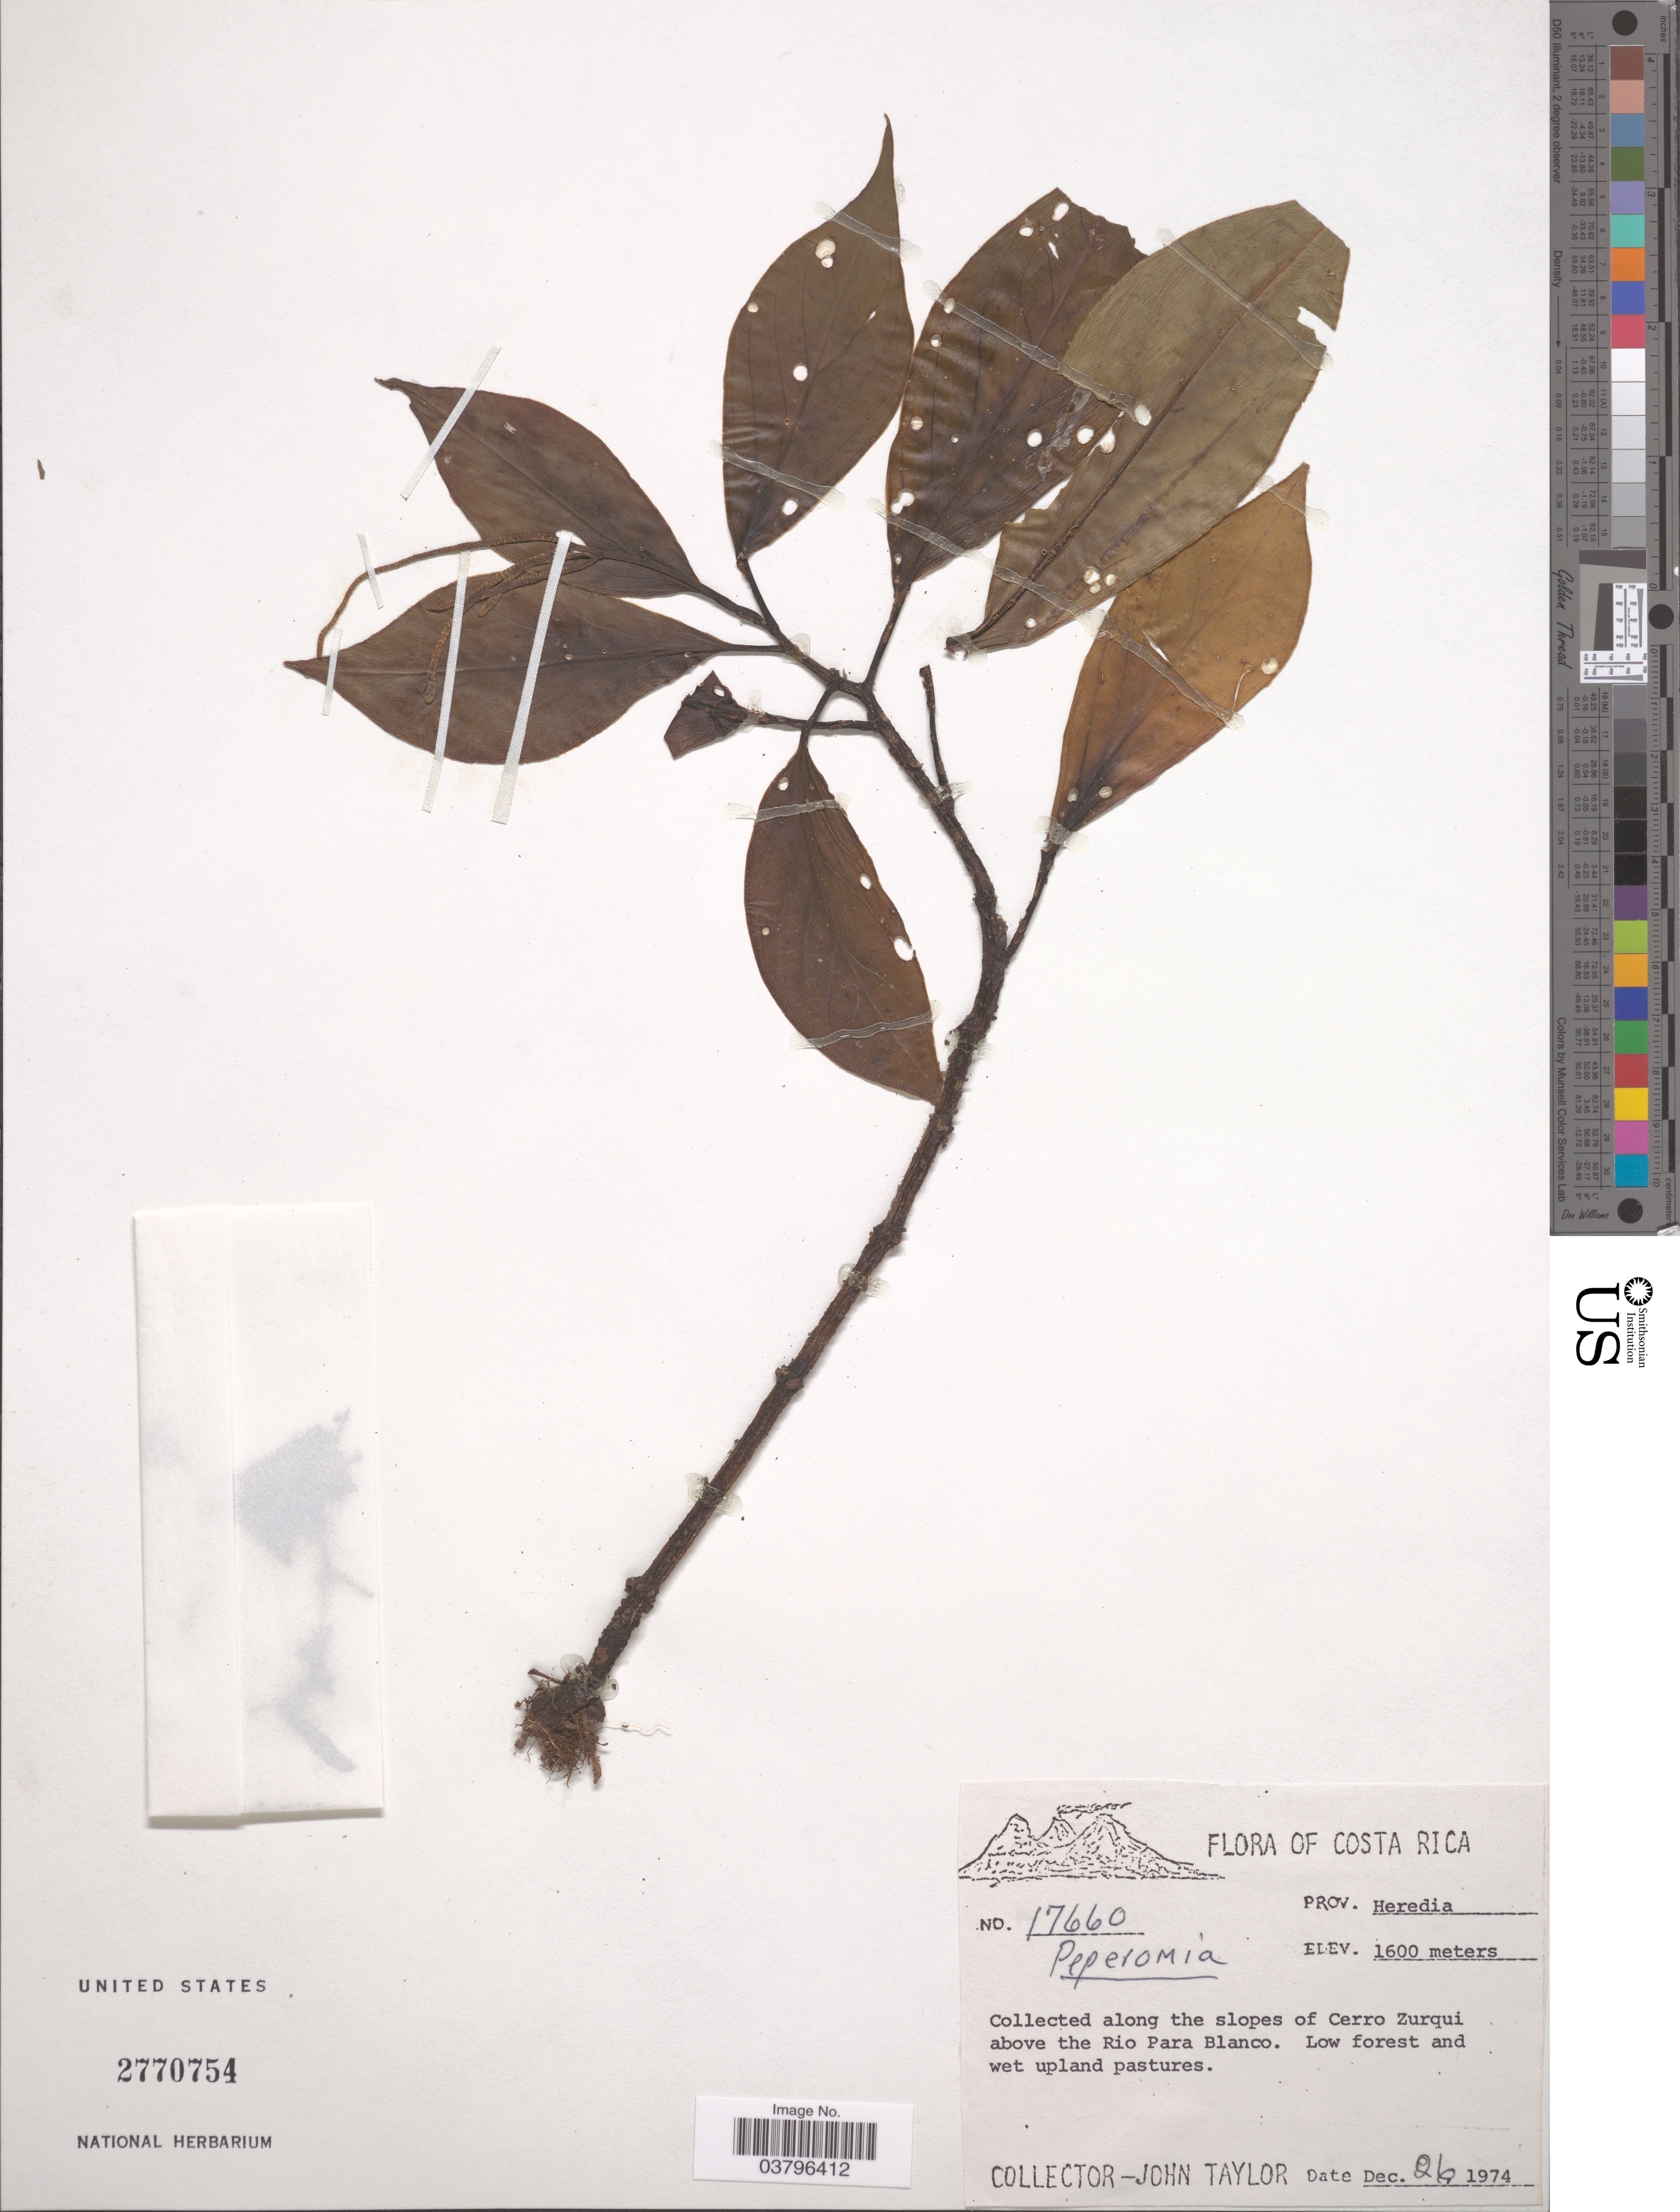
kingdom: Plantae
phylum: Tracheophyta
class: Magnoliopsida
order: Piperales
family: Piperaceae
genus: Peperomia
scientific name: Peperomia durandi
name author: C. DC.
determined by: Jiménez, José Estaban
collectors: J. Taylor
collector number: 17660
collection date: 1974-12-26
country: Costa Rica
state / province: Heredia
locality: Along the slopes of Cerro Zurqui above the Rio Para Blanco.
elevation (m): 1600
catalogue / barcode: US 2770754